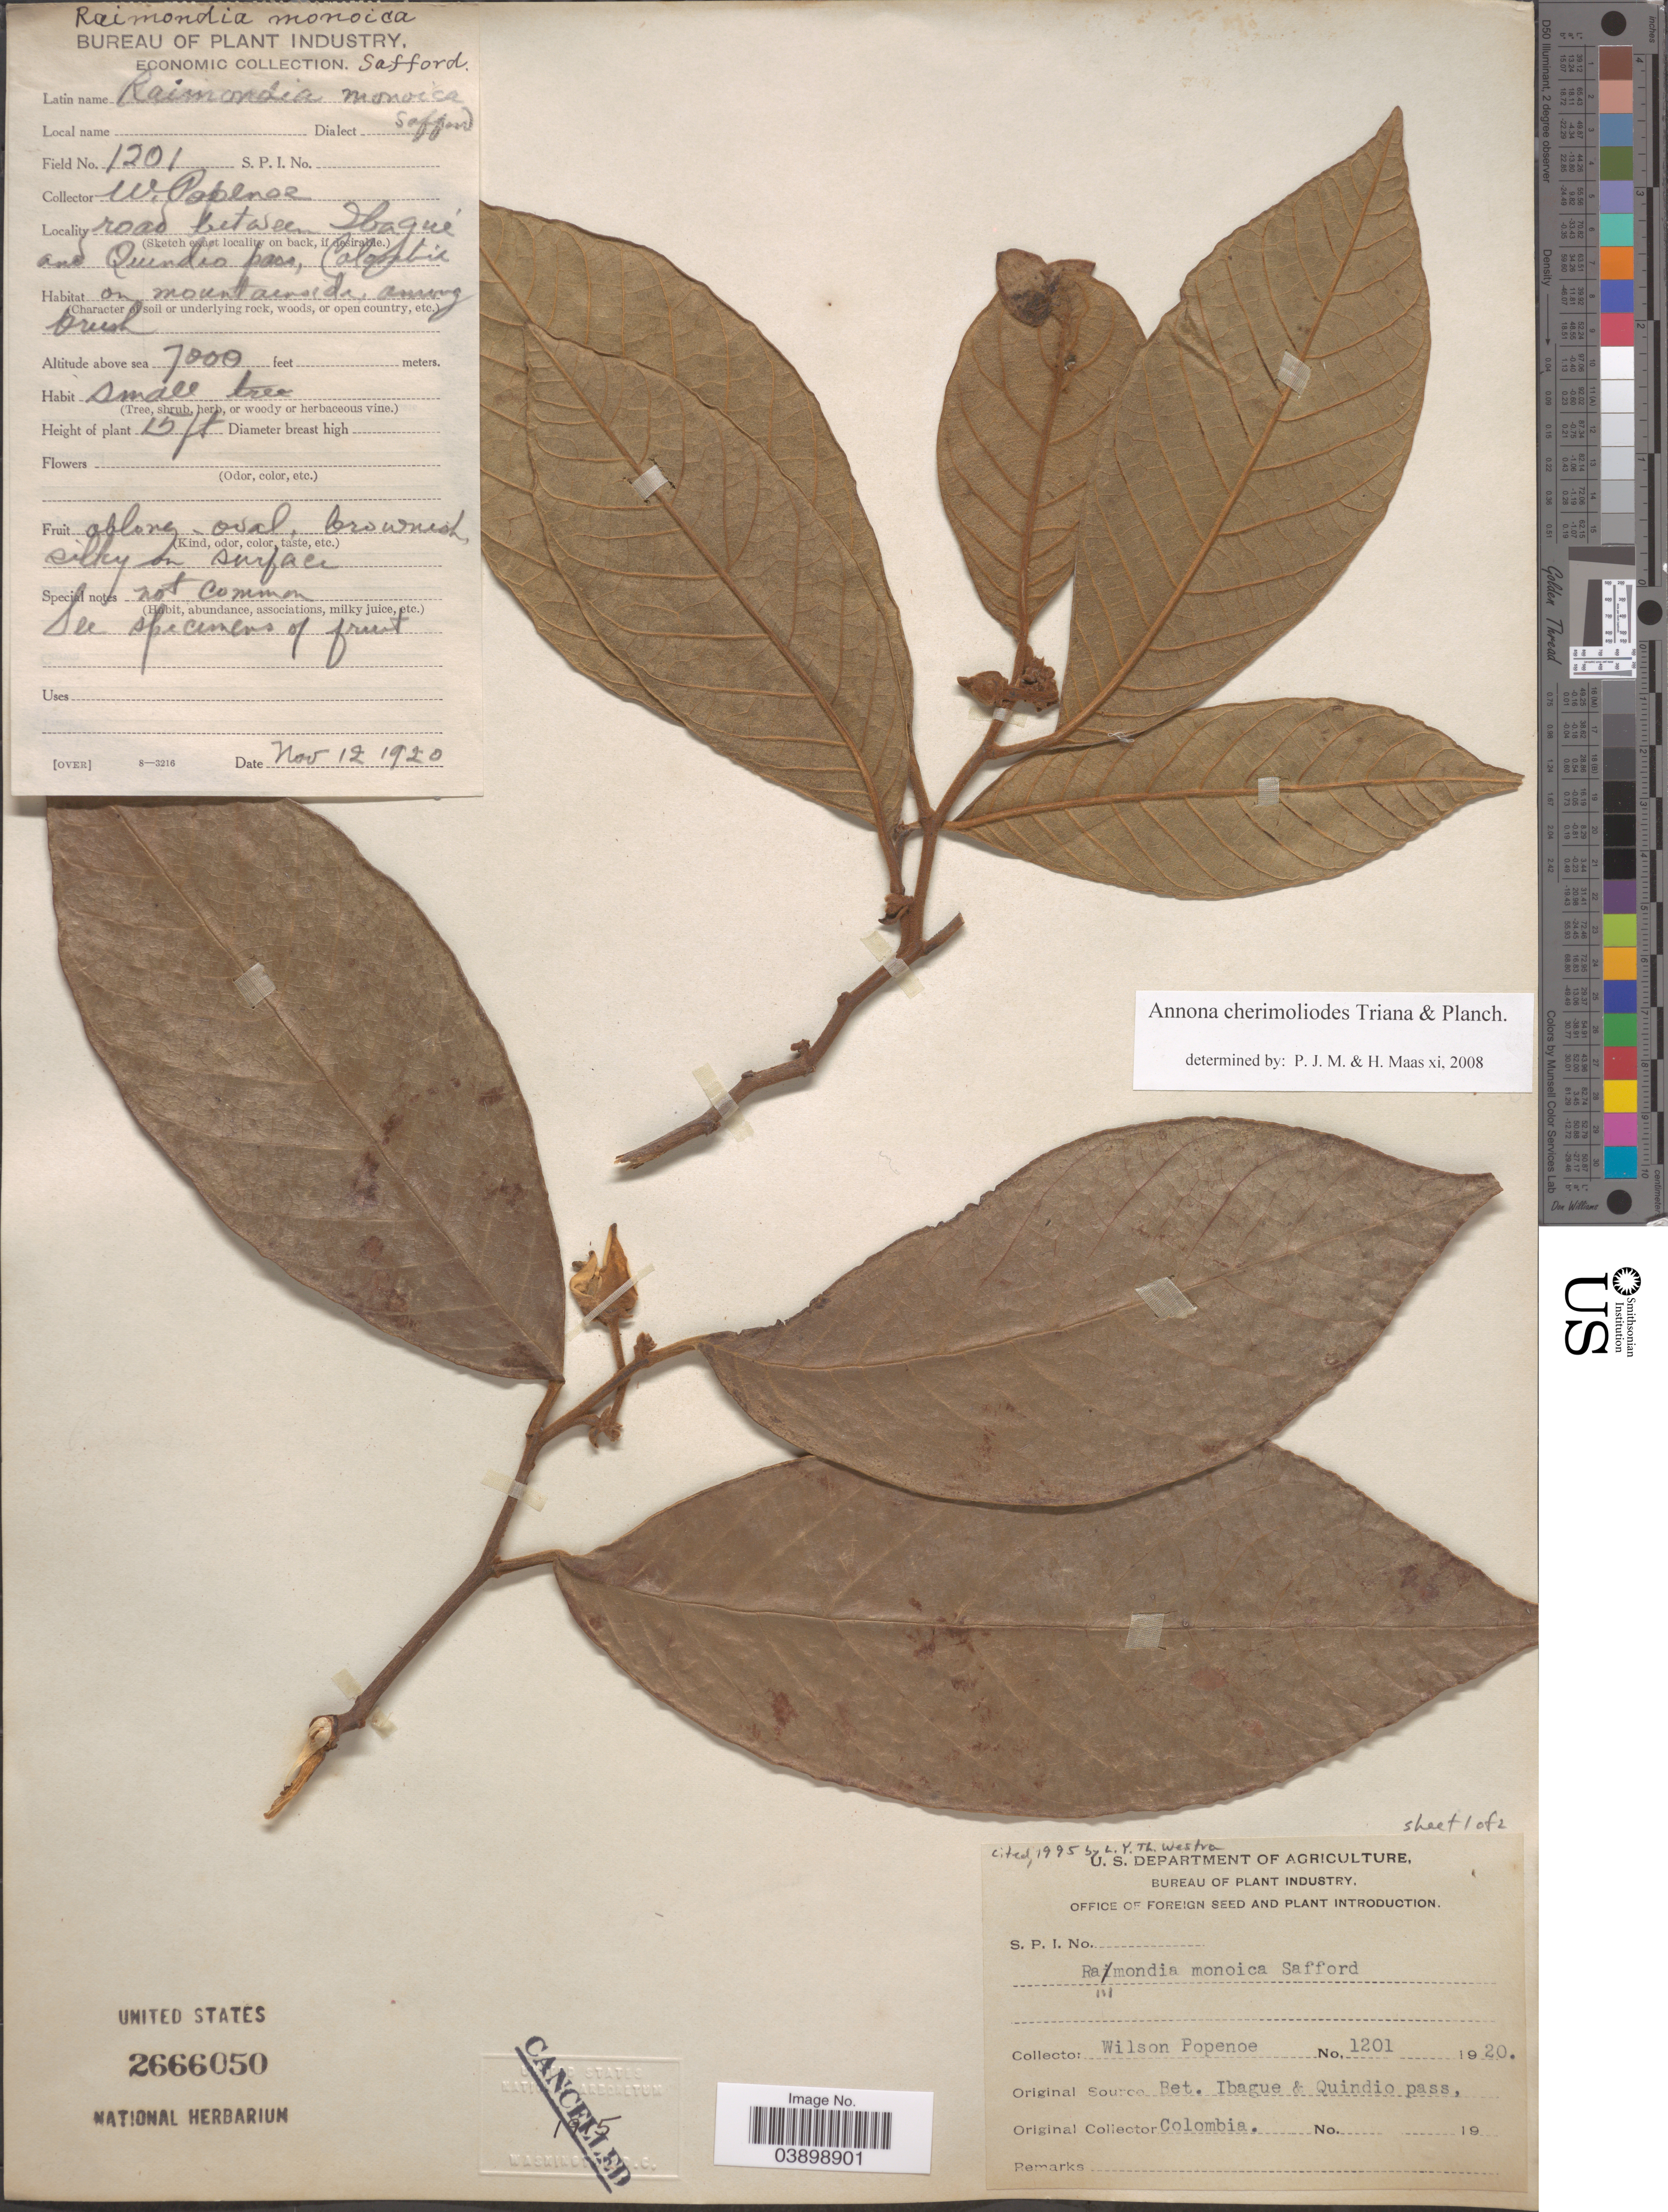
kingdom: Plantae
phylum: Tracheophyta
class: Magnoliopsida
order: Magnoliales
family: Annonaceae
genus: Annona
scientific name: Annona cherimola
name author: Mill.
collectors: F. Popenoe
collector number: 1201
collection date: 1920-11-12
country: Colombia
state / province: Quindío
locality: Road between Ibagué and Quindio pass.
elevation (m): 2134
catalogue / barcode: US 2666050